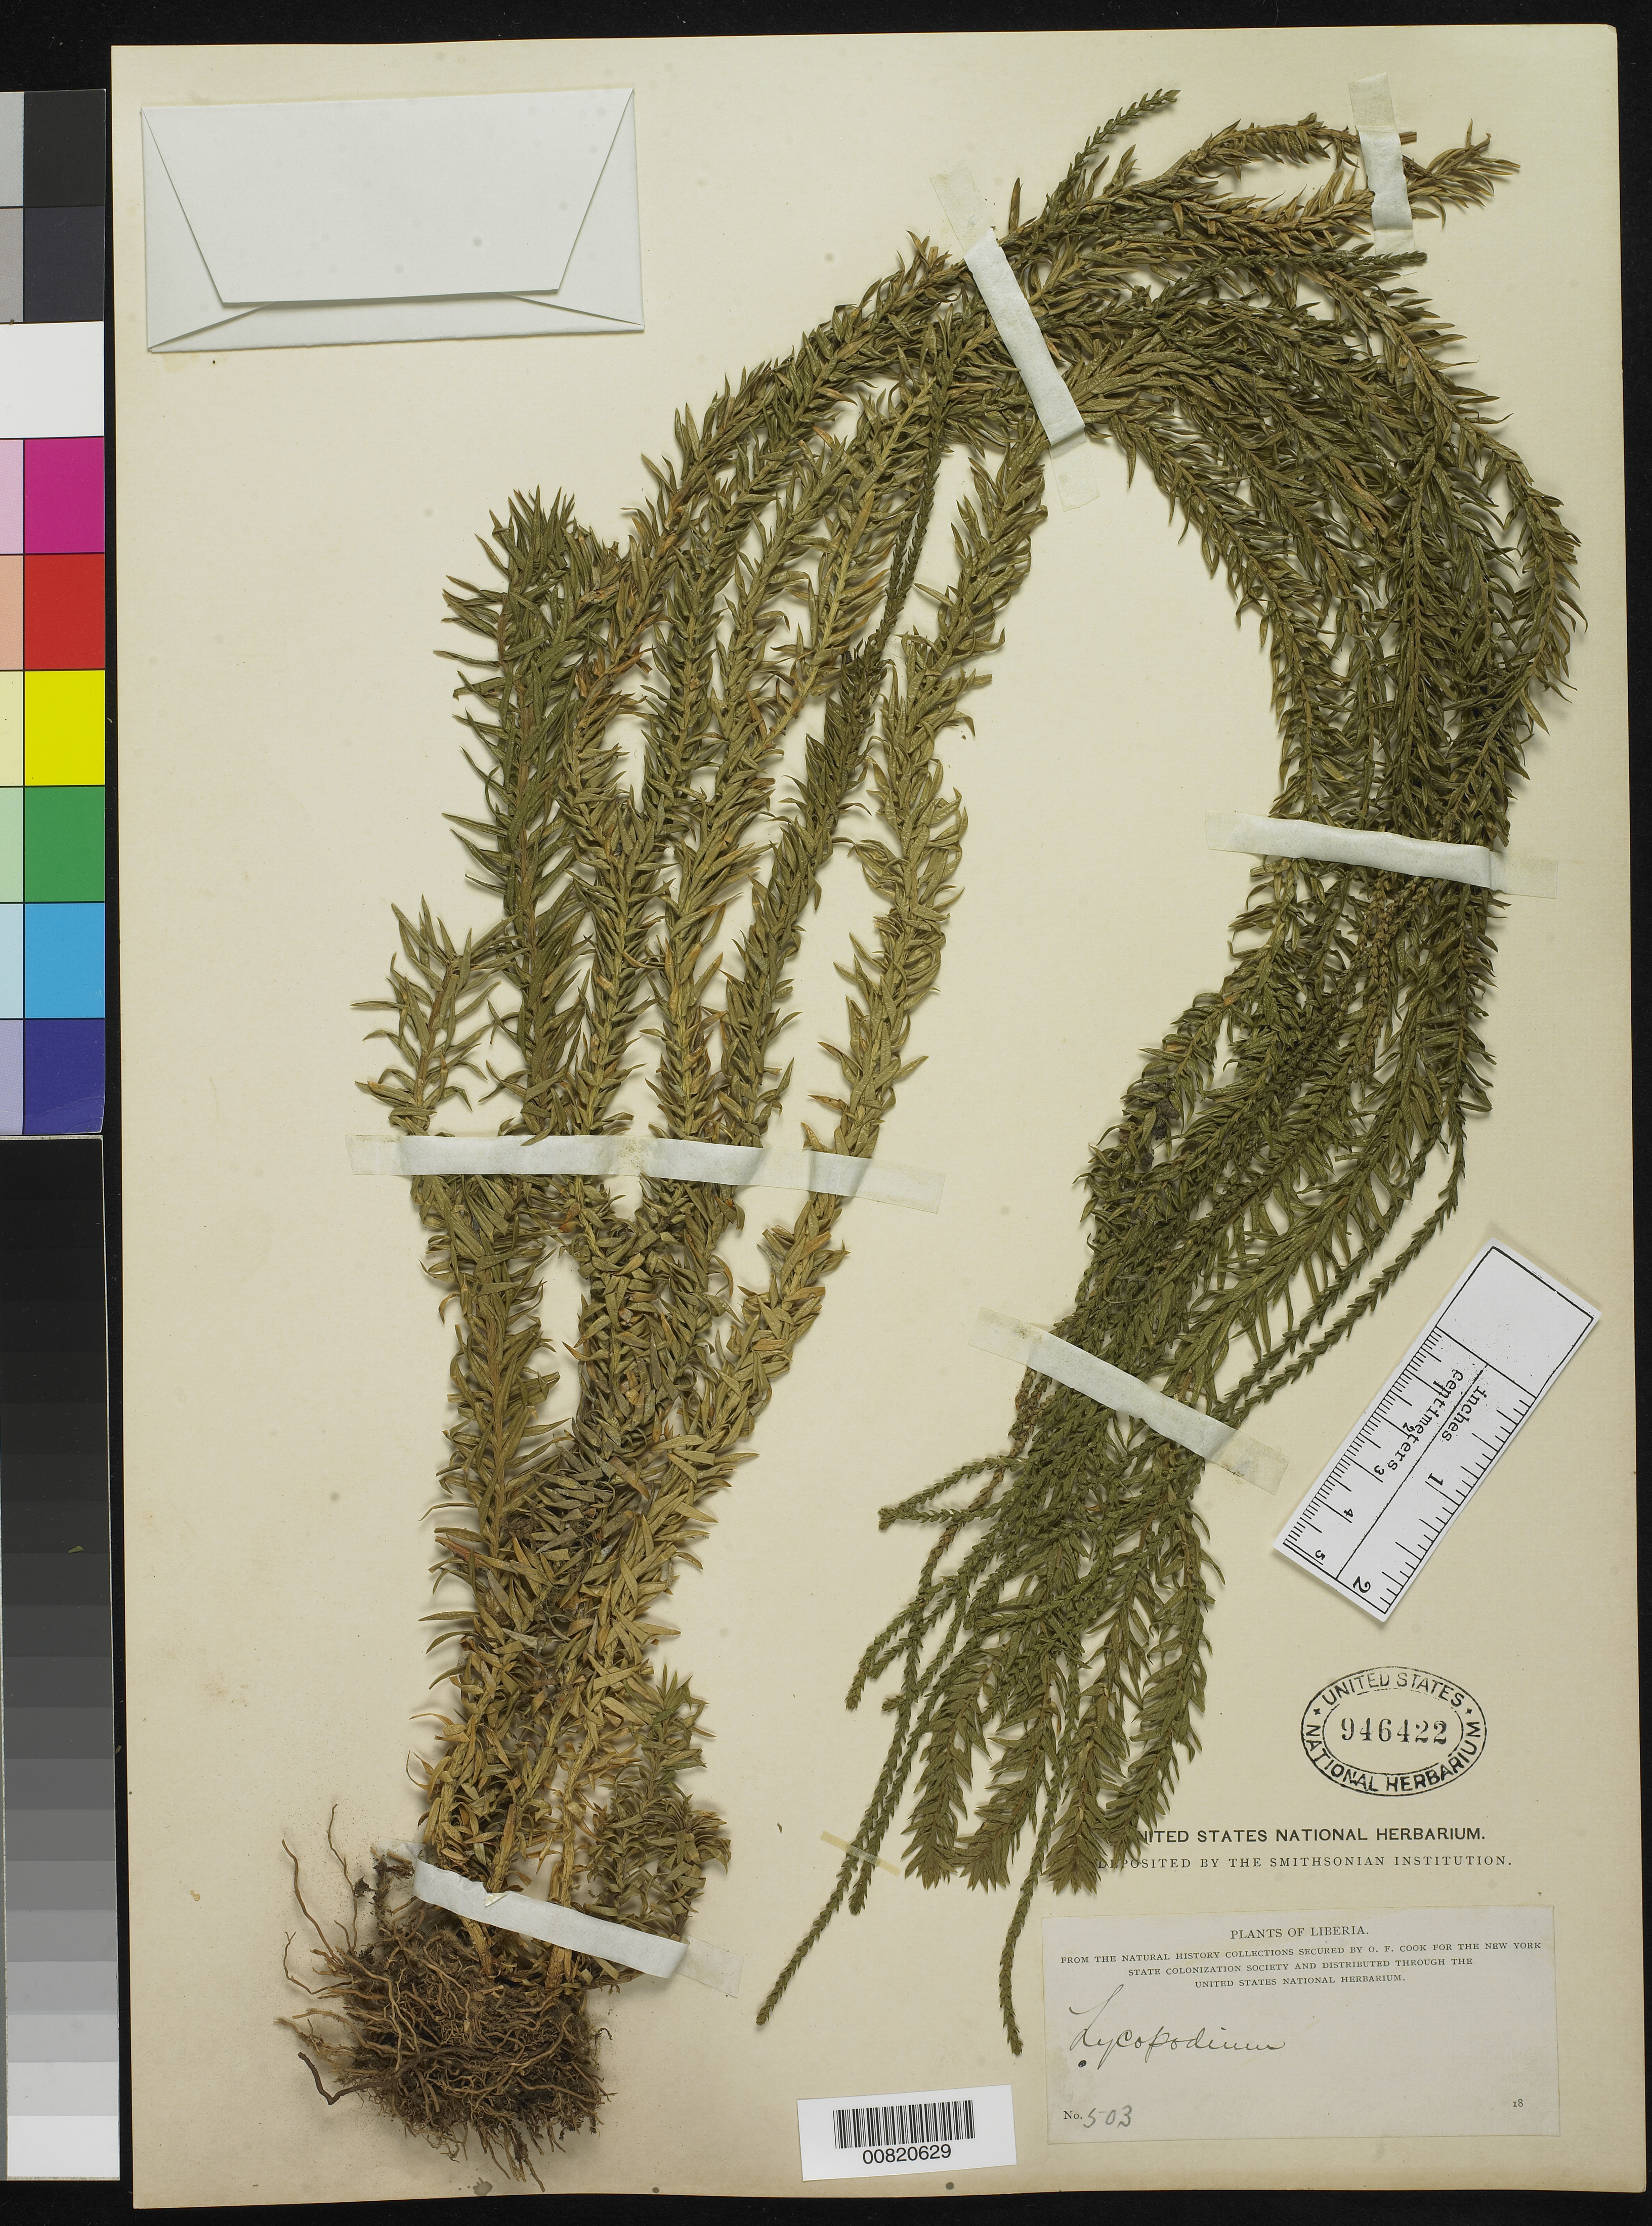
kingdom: Plantae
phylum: Tracheophyta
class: Lycopodiopsida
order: Lycopodiales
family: Lycopodiaceae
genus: Phlegmariurus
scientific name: Phlegmariurus warneckei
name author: (Nessel) A. R. Field & Bostock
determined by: Field, A. R.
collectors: O. F. Cook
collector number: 503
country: Liberia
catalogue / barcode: US 946422